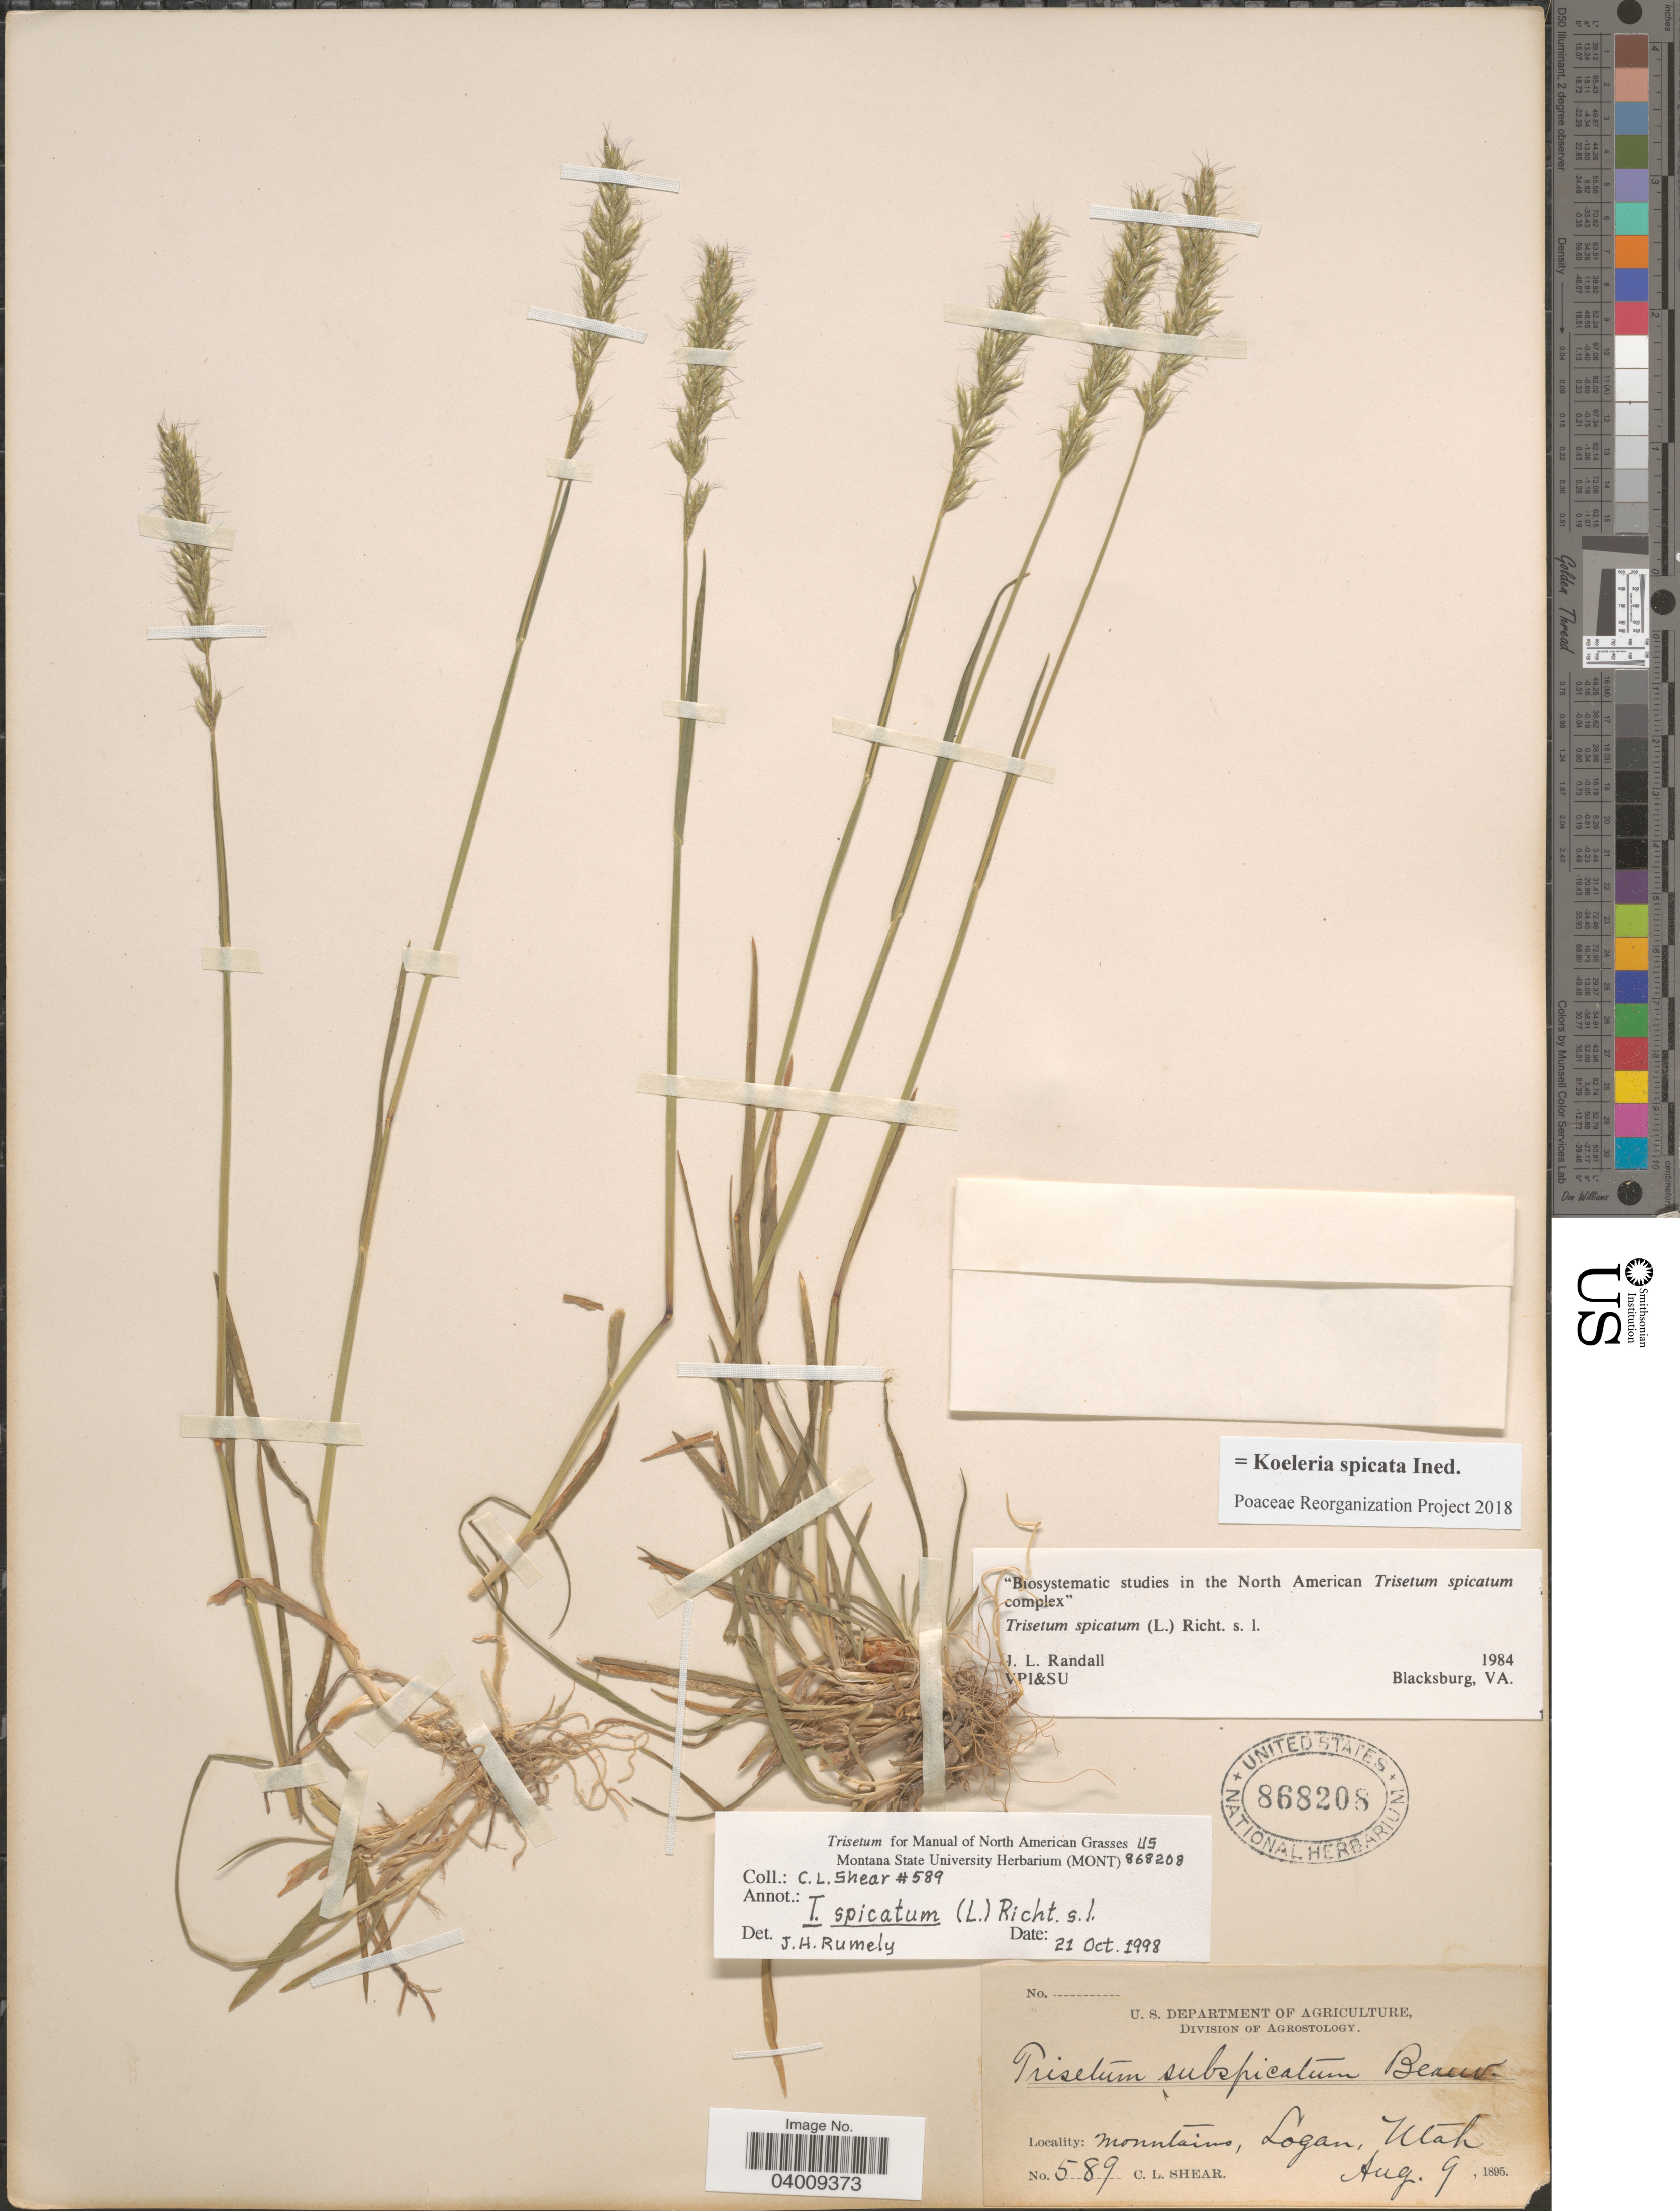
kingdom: Plantae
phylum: Tracheophyta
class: Liliopsida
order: Poales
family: Poaceae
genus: Koeleria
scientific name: Koeleria spicata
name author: (L.) Barberá et al.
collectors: C. L. Shear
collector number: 589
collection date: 1895-08-09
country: United States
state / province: Utah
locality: Mountains, Logan.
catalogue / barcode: US 868208